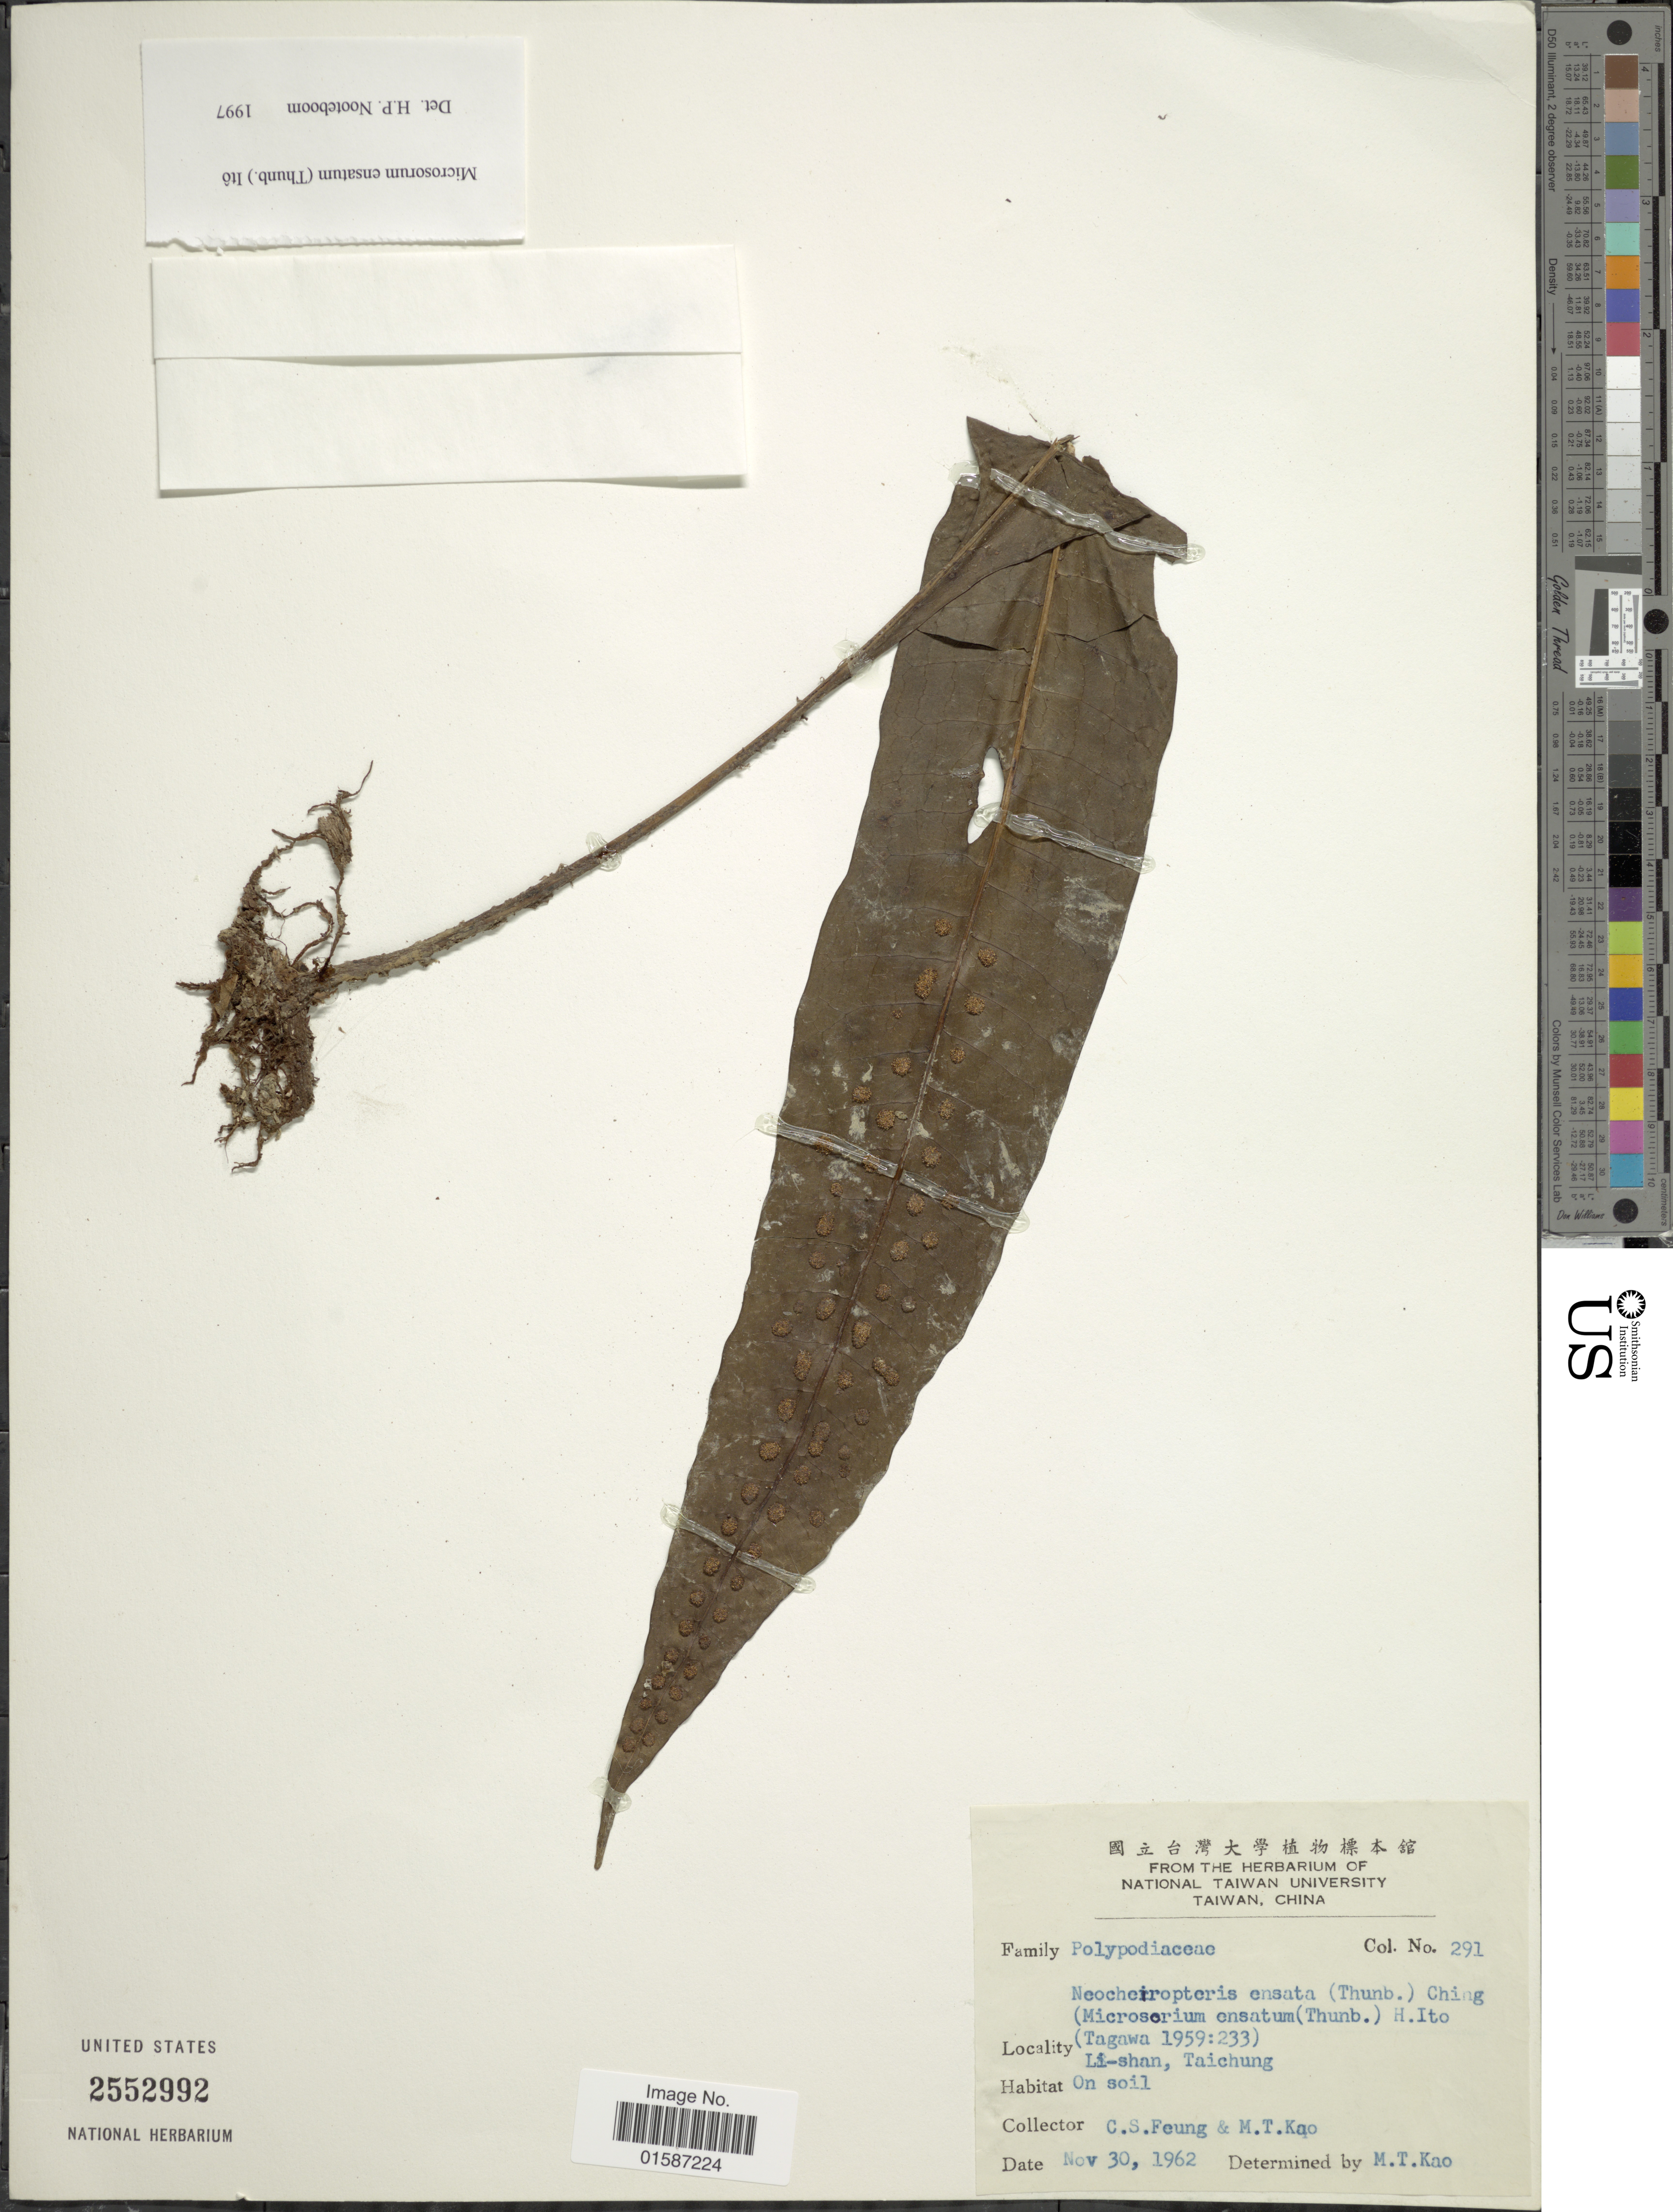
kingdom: Plantae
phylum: Tracheophyta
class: Polypodiopsida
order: Polypodiales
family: Polypodiaceae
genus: Neolepisorus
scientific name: Neolepisorus ensatus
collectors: C. Feung & M. T. Kao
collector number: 291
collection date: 1962-11-30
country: Taiwan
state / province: Taichung City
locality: Li-Shan, Taichung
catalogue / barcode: US 2552992